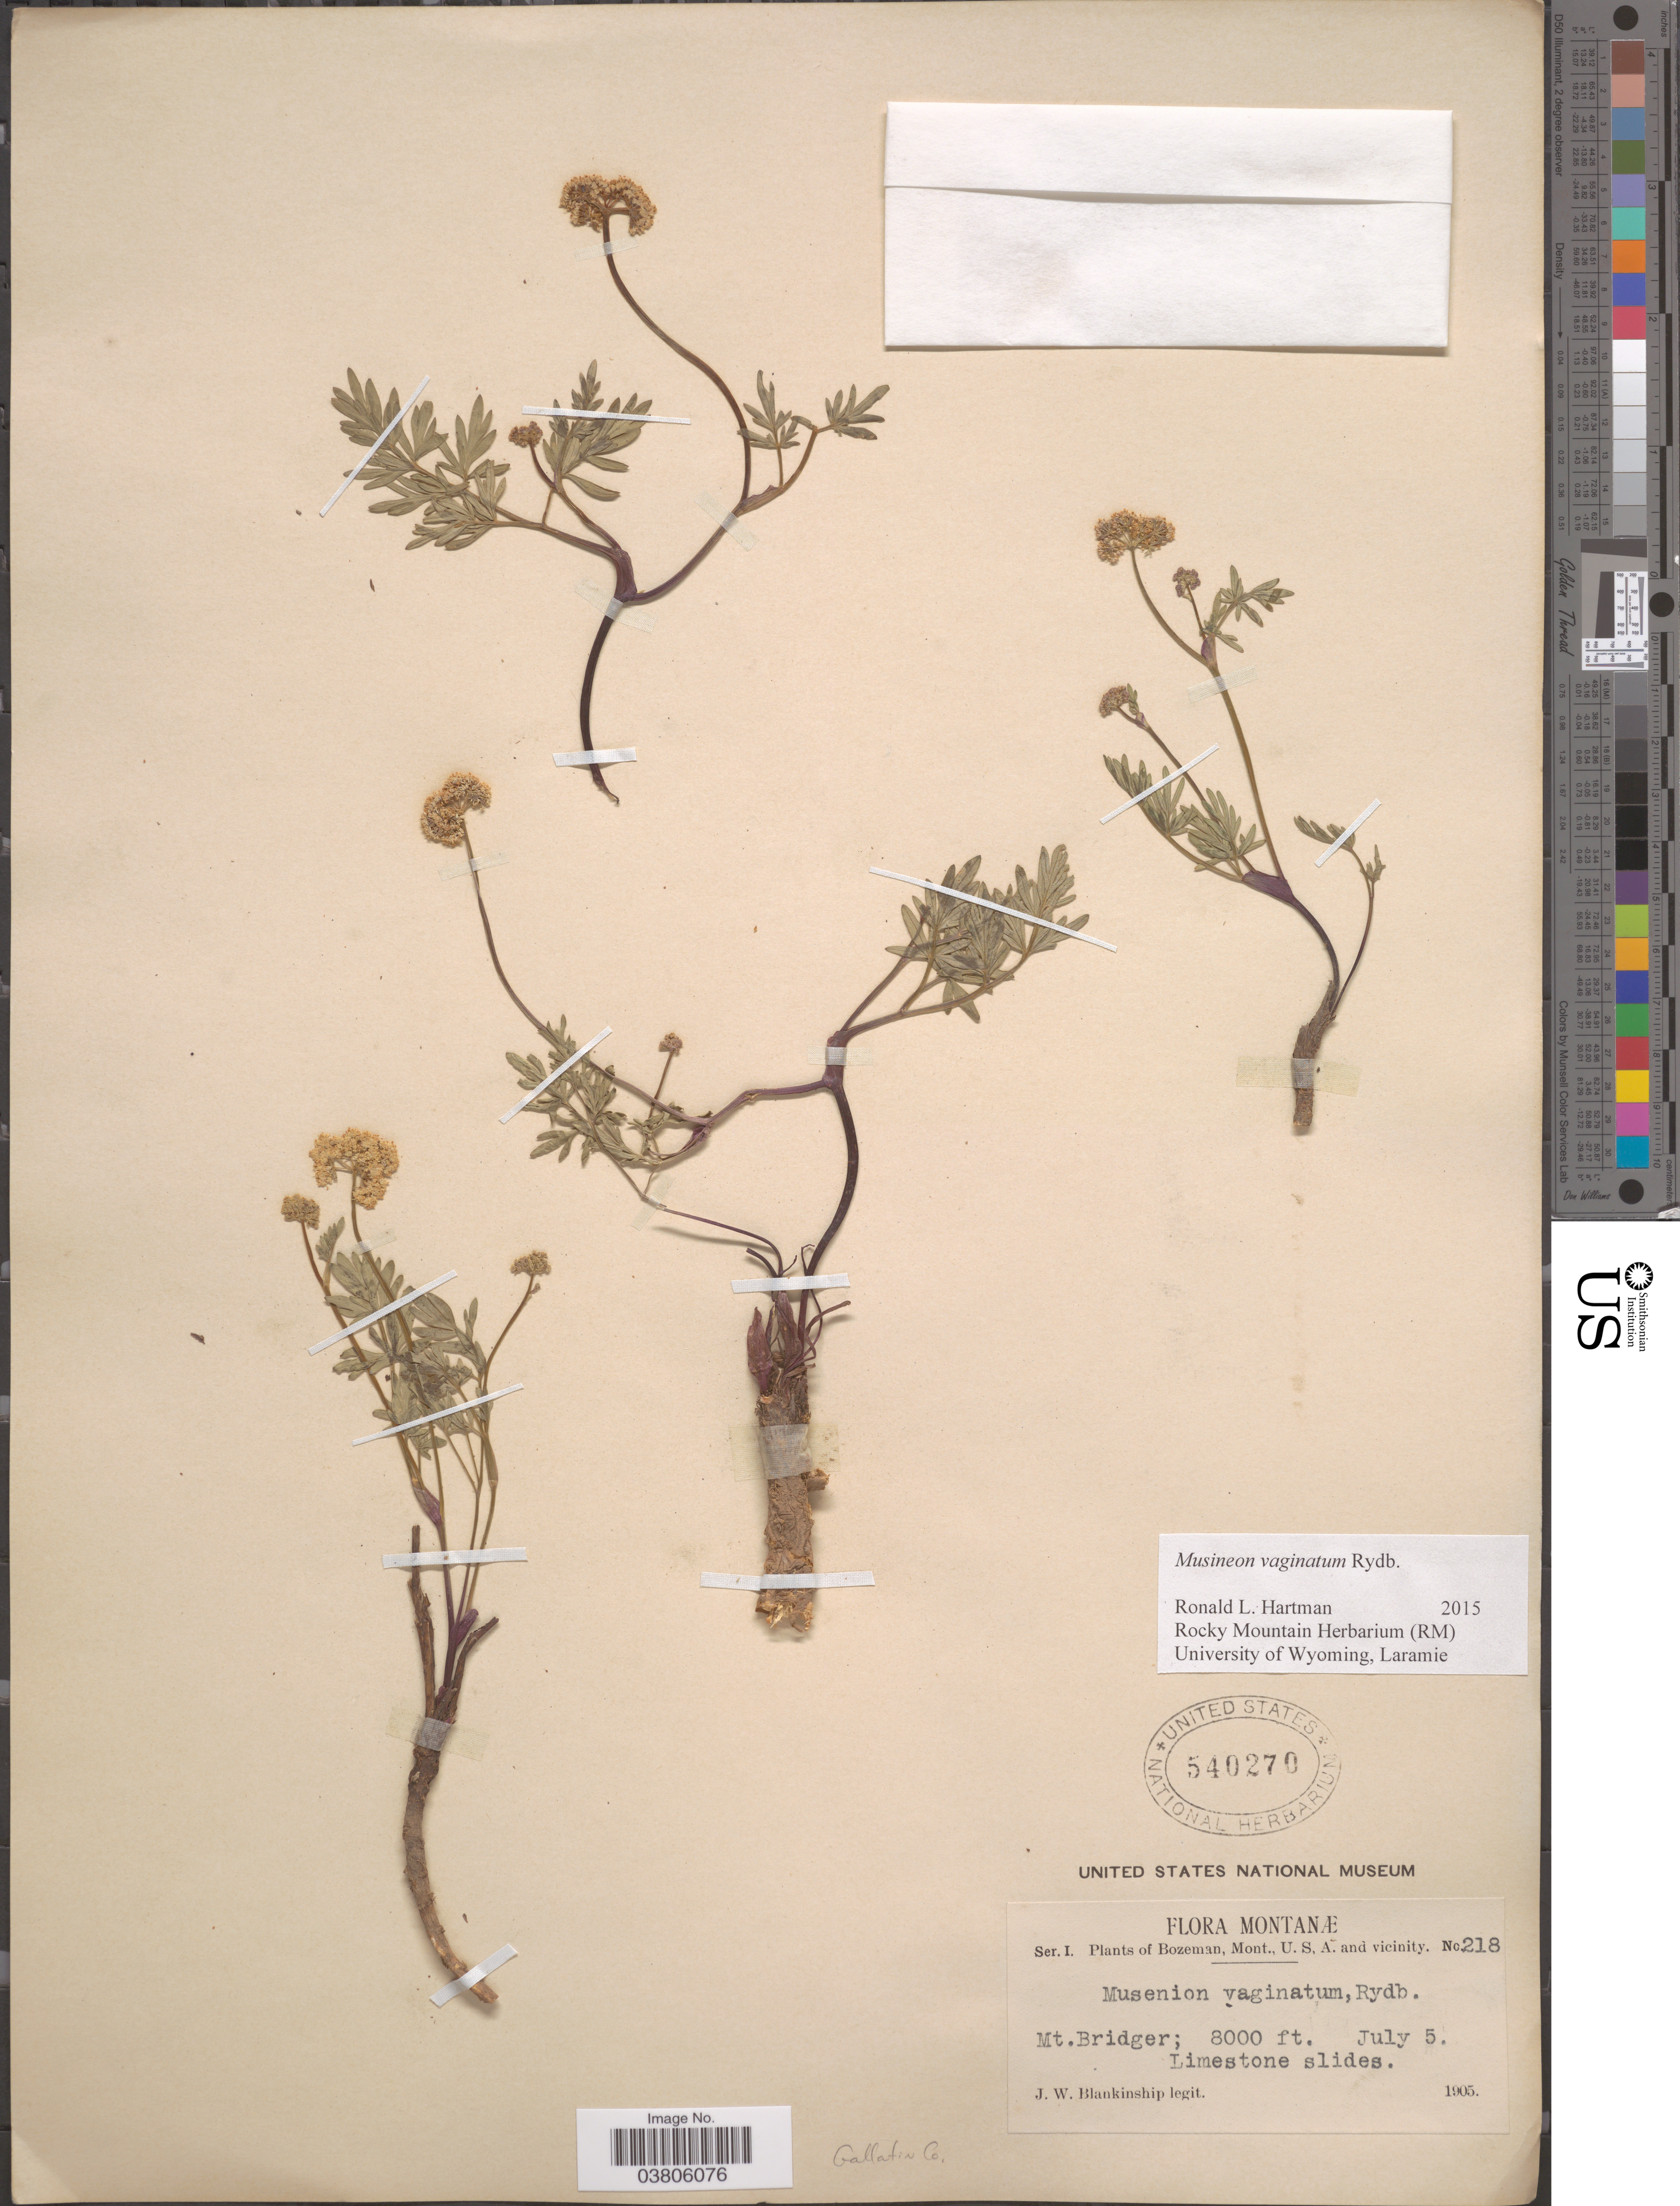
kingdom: Plantae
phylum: Tracheophyta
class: Magnoliopsida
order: Apiales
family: Apiaceae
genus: Musineon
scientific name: Musineon vaginatum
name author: Rydb.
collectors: J. W. Blankinship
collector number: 218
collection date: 1905-07-05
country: United States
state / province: Montana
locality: Bozeman, Mont., U. S. A. and vicinity. Mt. Bridger. Gallatin Co.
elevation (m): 2438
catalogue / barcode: US 540270